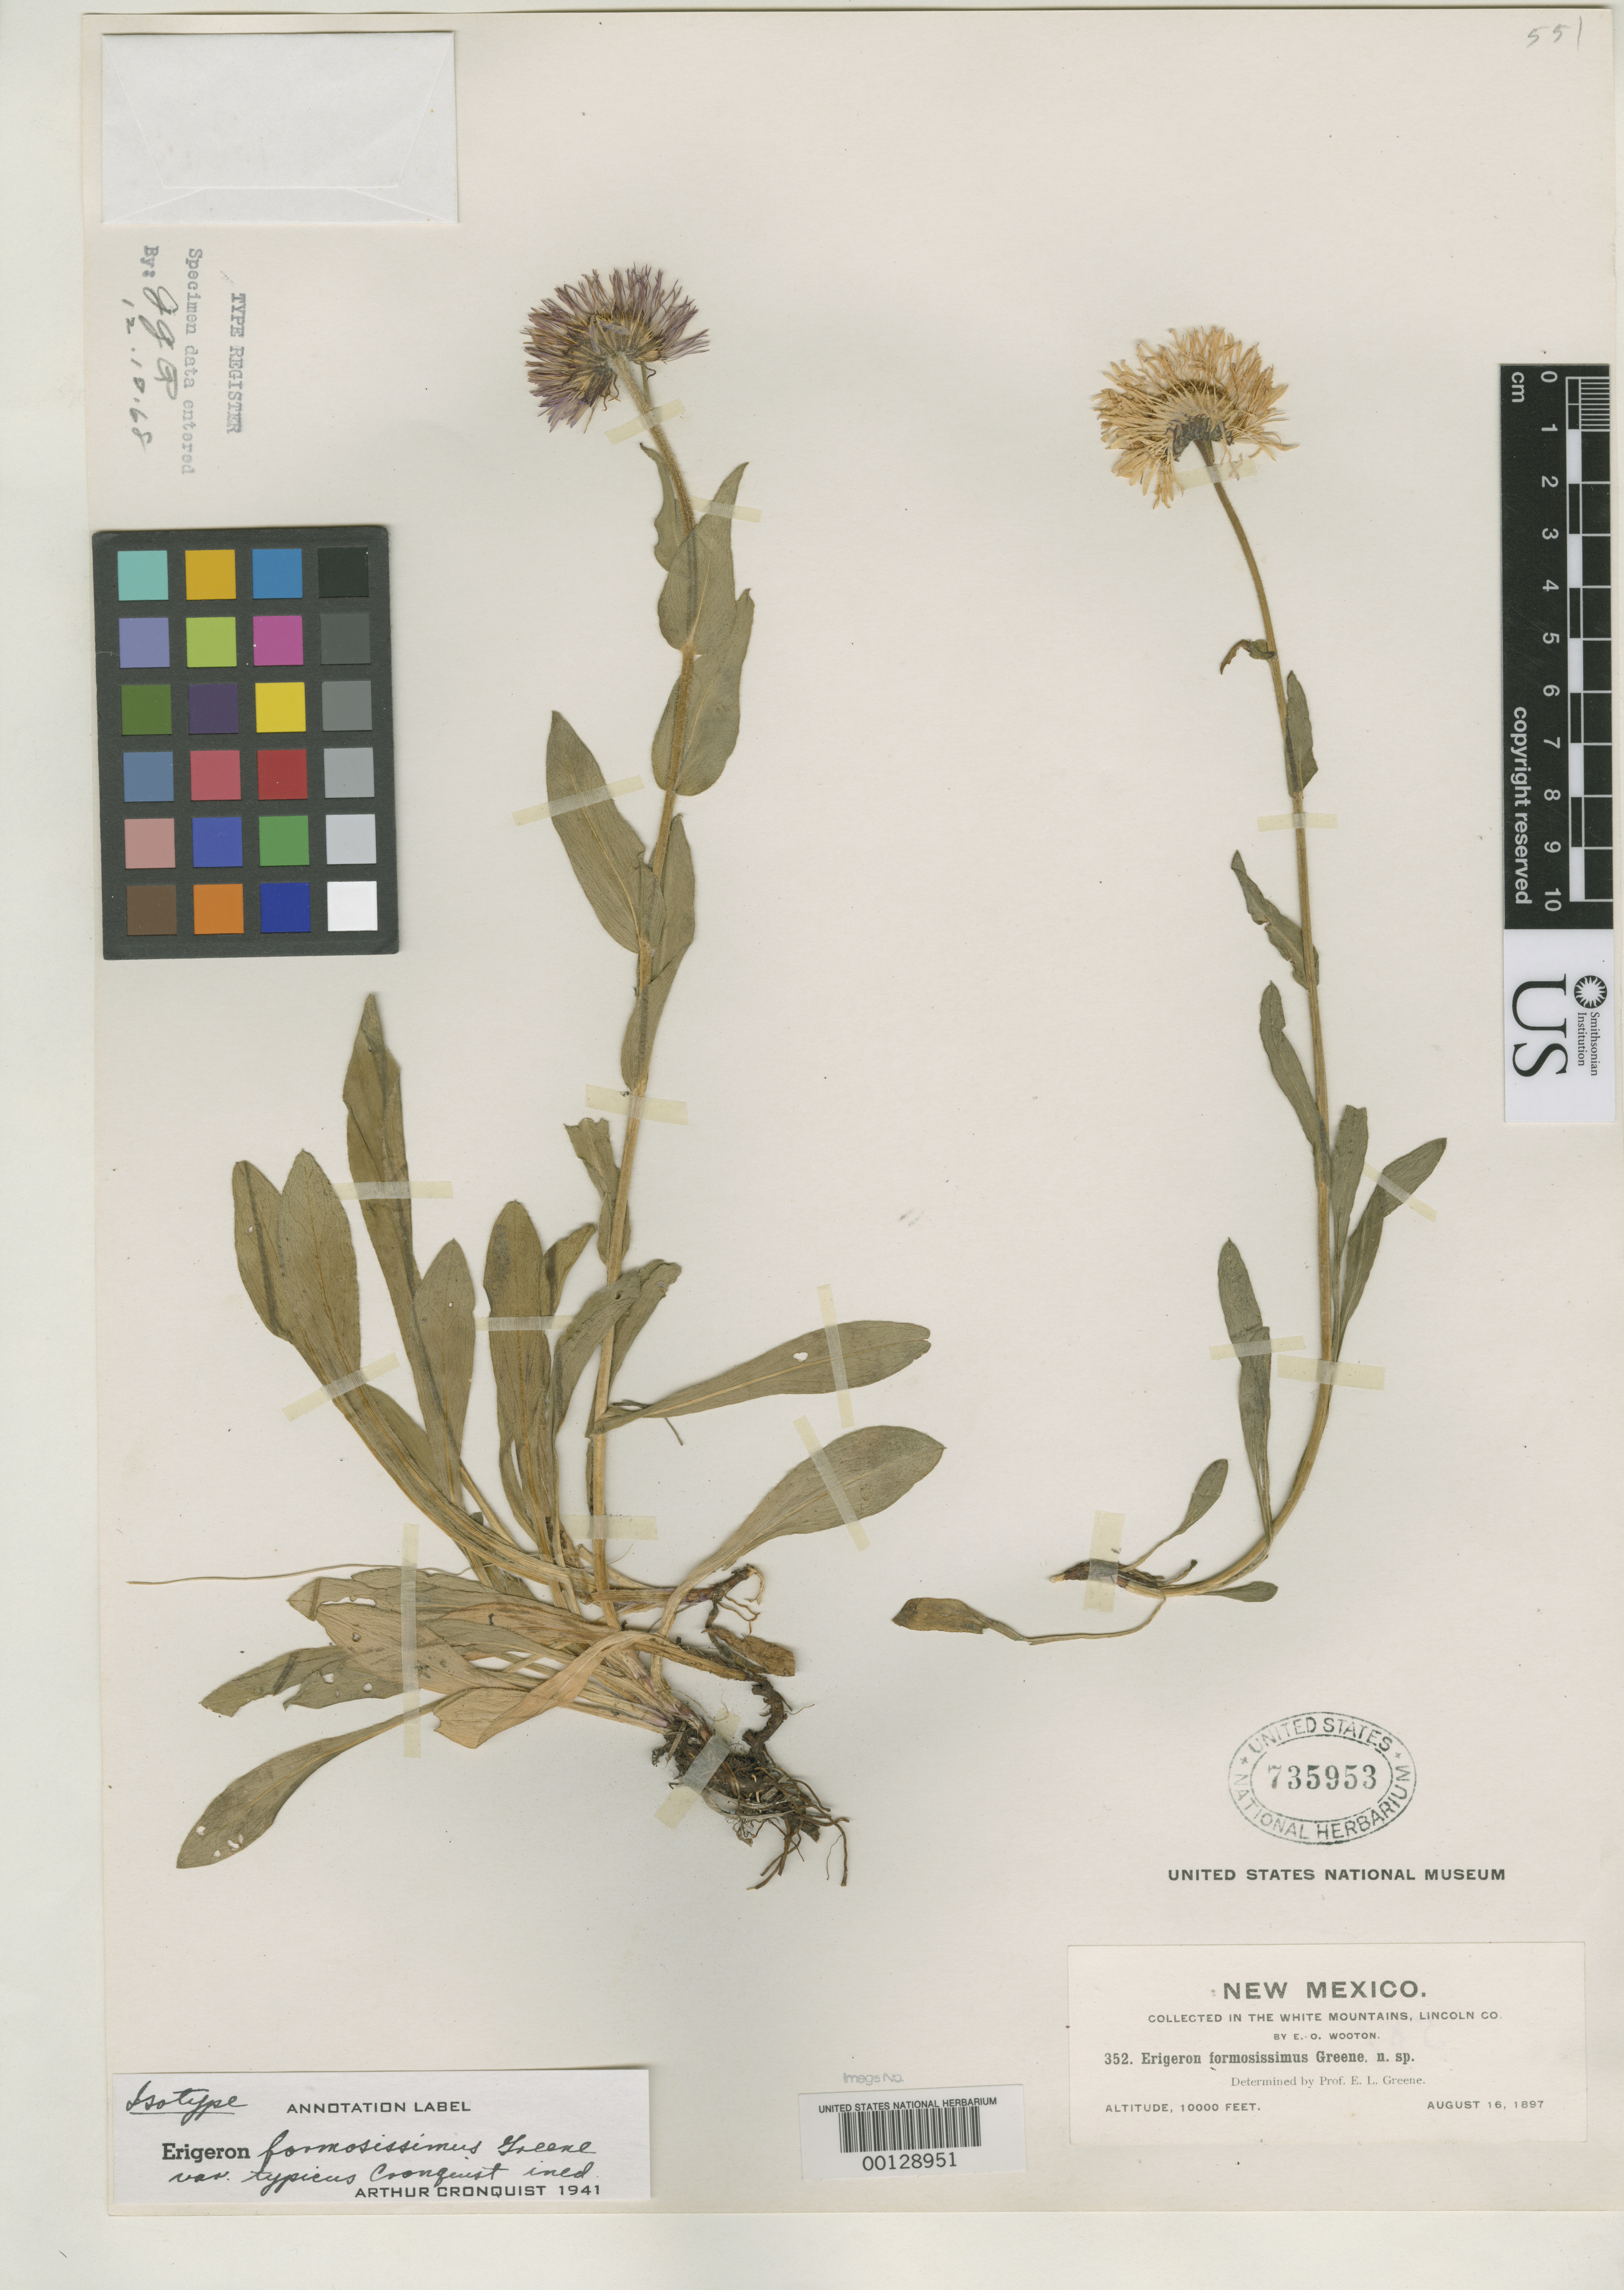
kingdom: Plantae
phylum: Tracheophyta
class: Magnoliopsida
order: Asterales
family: Asteraceae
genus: Erigeron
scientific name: Erigeron formosissimus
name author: Greene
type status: Isotype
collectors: E. O. Wooton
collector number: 352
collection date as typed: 16 Aug 1897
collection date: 1897-08-16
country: United States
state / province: New Mexico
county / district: Lincoln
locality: White Mts.; alt. 10,000 ft.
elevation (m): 3048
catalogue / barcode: US 735953